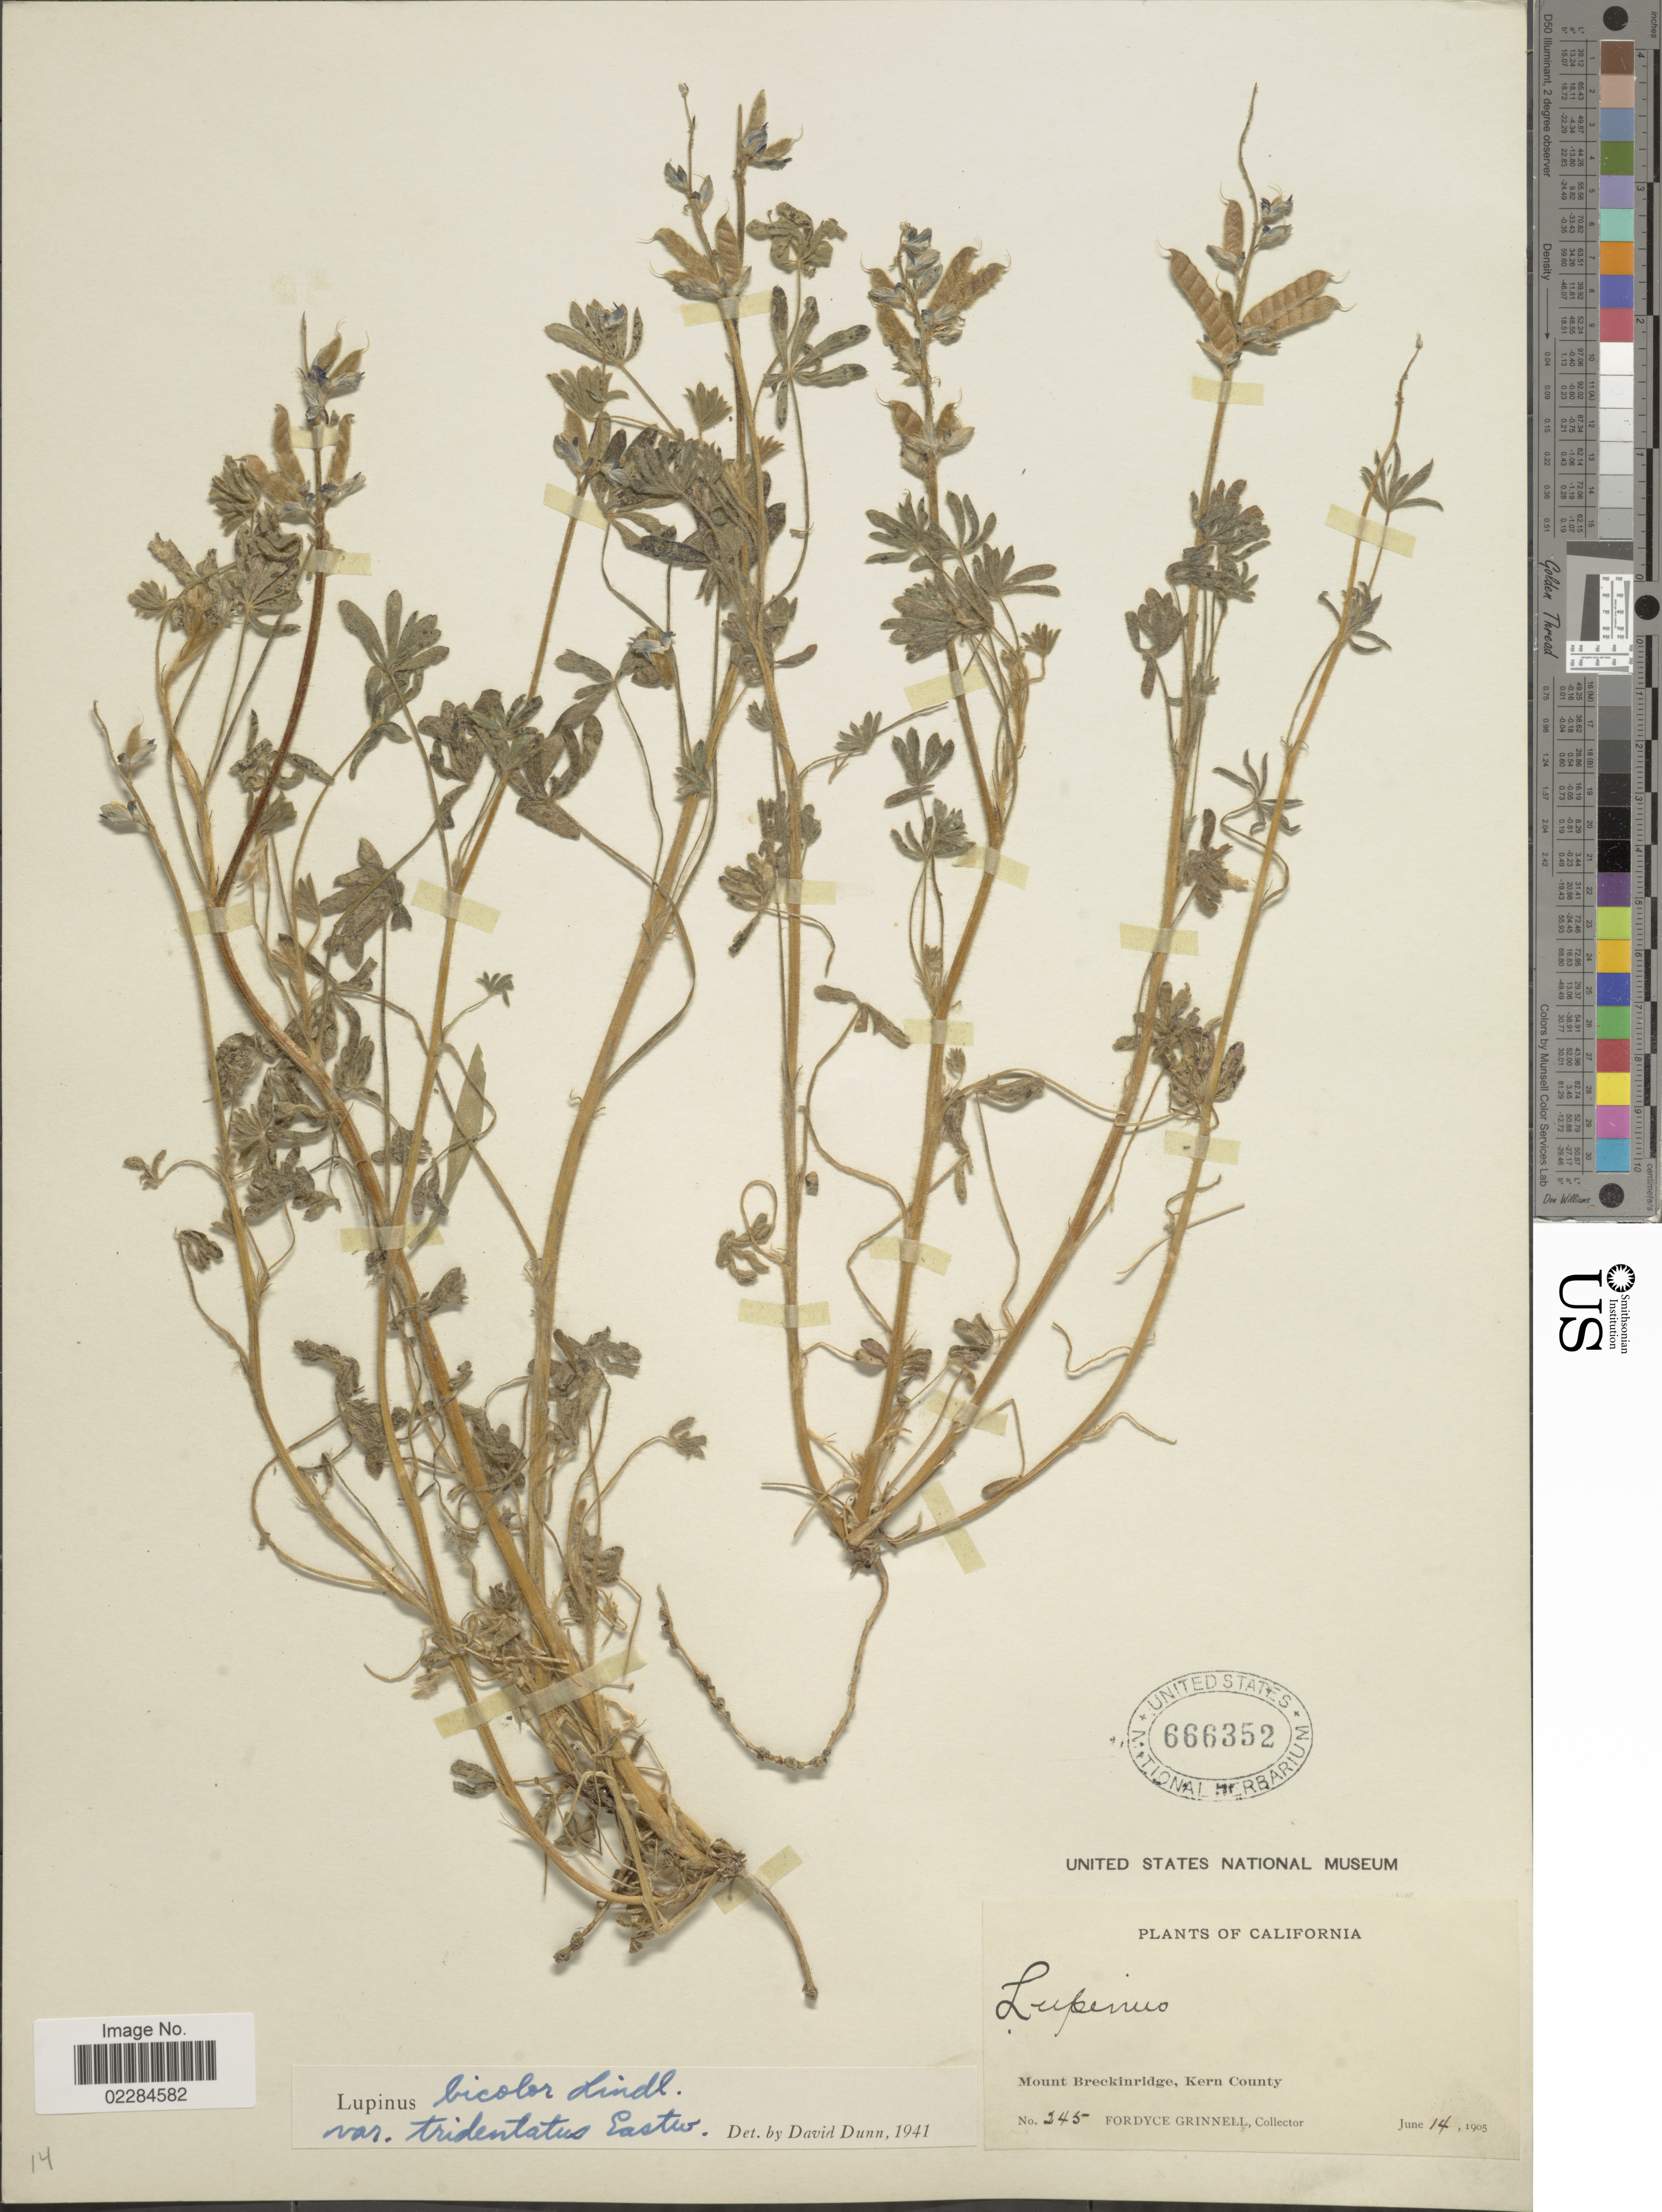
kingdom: Plantae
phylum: Tracheophyta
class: Magnoliopsida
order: Fabales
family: Fabaceae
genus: Lupinus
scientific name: Lupinus bicolor var. tridentatus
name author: Lindl.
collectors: F. Grinnell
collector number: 245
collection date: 1905-06-14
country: United States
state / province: California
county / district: Kern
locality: Mount Breckinridge, Kern County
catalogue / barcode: US 666352